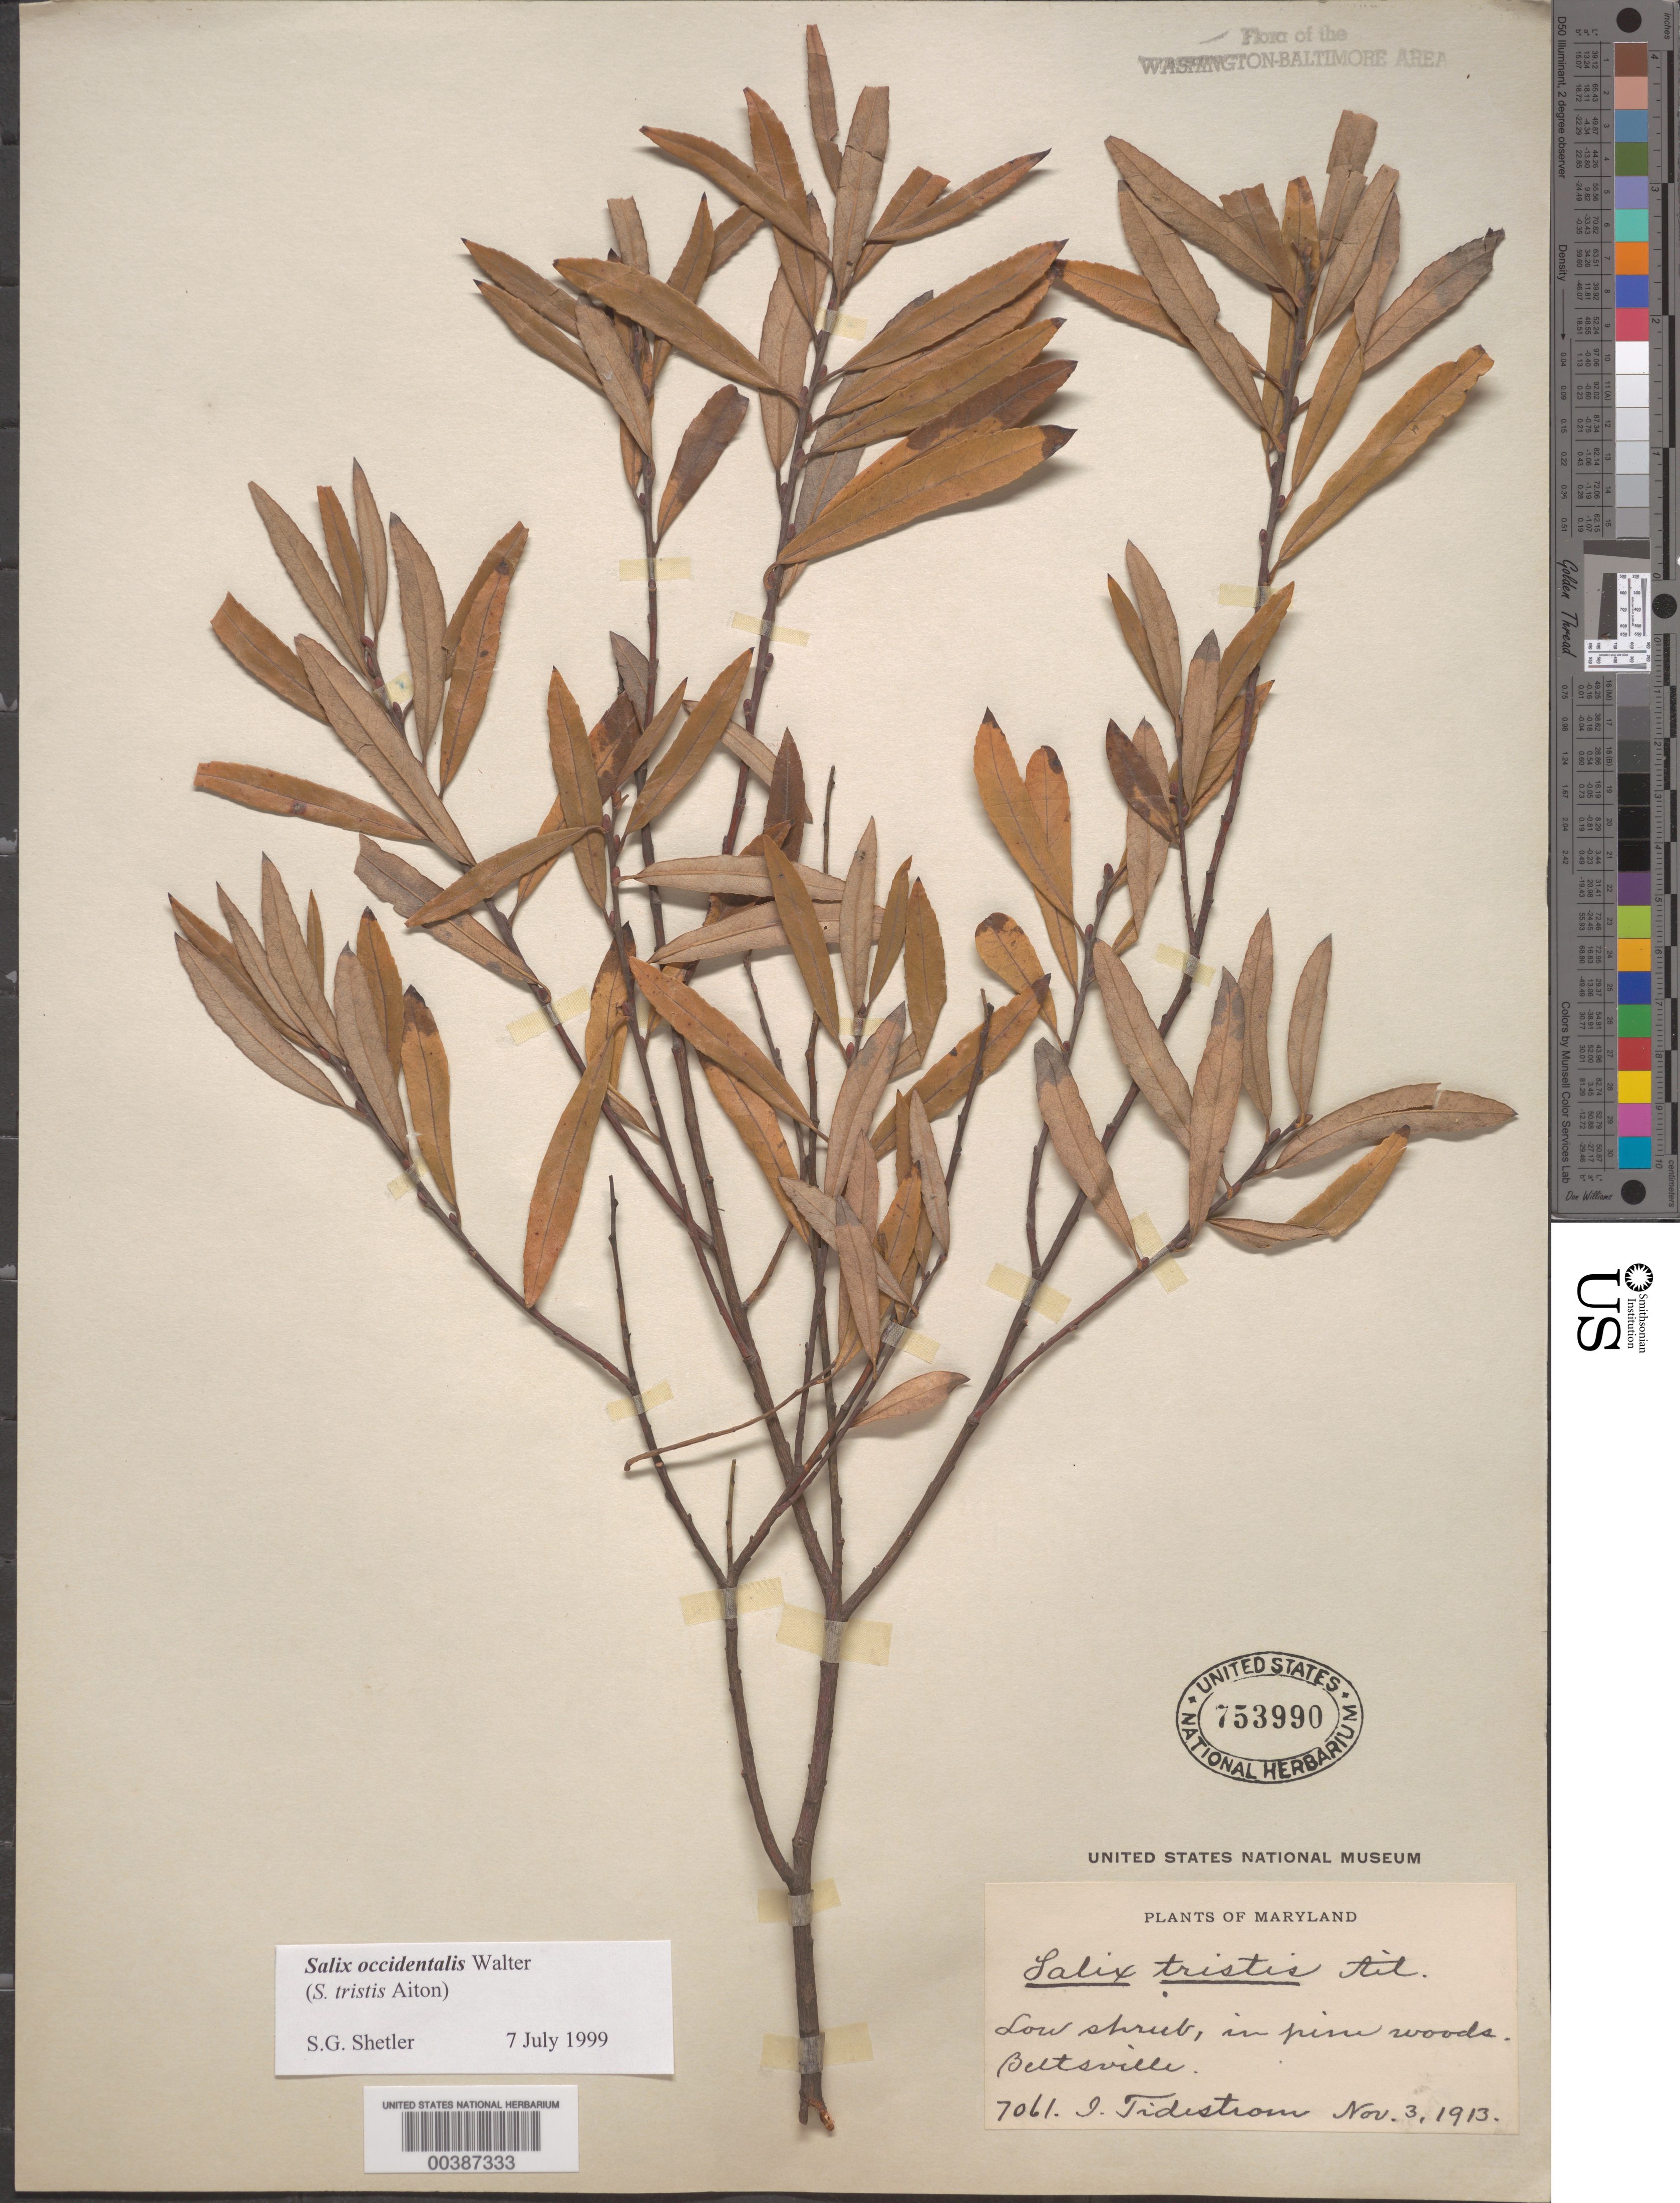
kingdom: Plantae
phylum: Tracheophyta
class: Magnoliopsida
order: Malpighiales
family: Salicaceae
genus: Salix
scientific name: Salix occidentalis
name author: Walter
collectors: I. F. Tidestrom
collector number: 7061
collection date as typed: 03 Nov 1913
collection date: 1913-11-03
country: United States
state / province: Maryland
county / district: Prince George's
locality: Beltsville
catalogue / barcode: US 753990